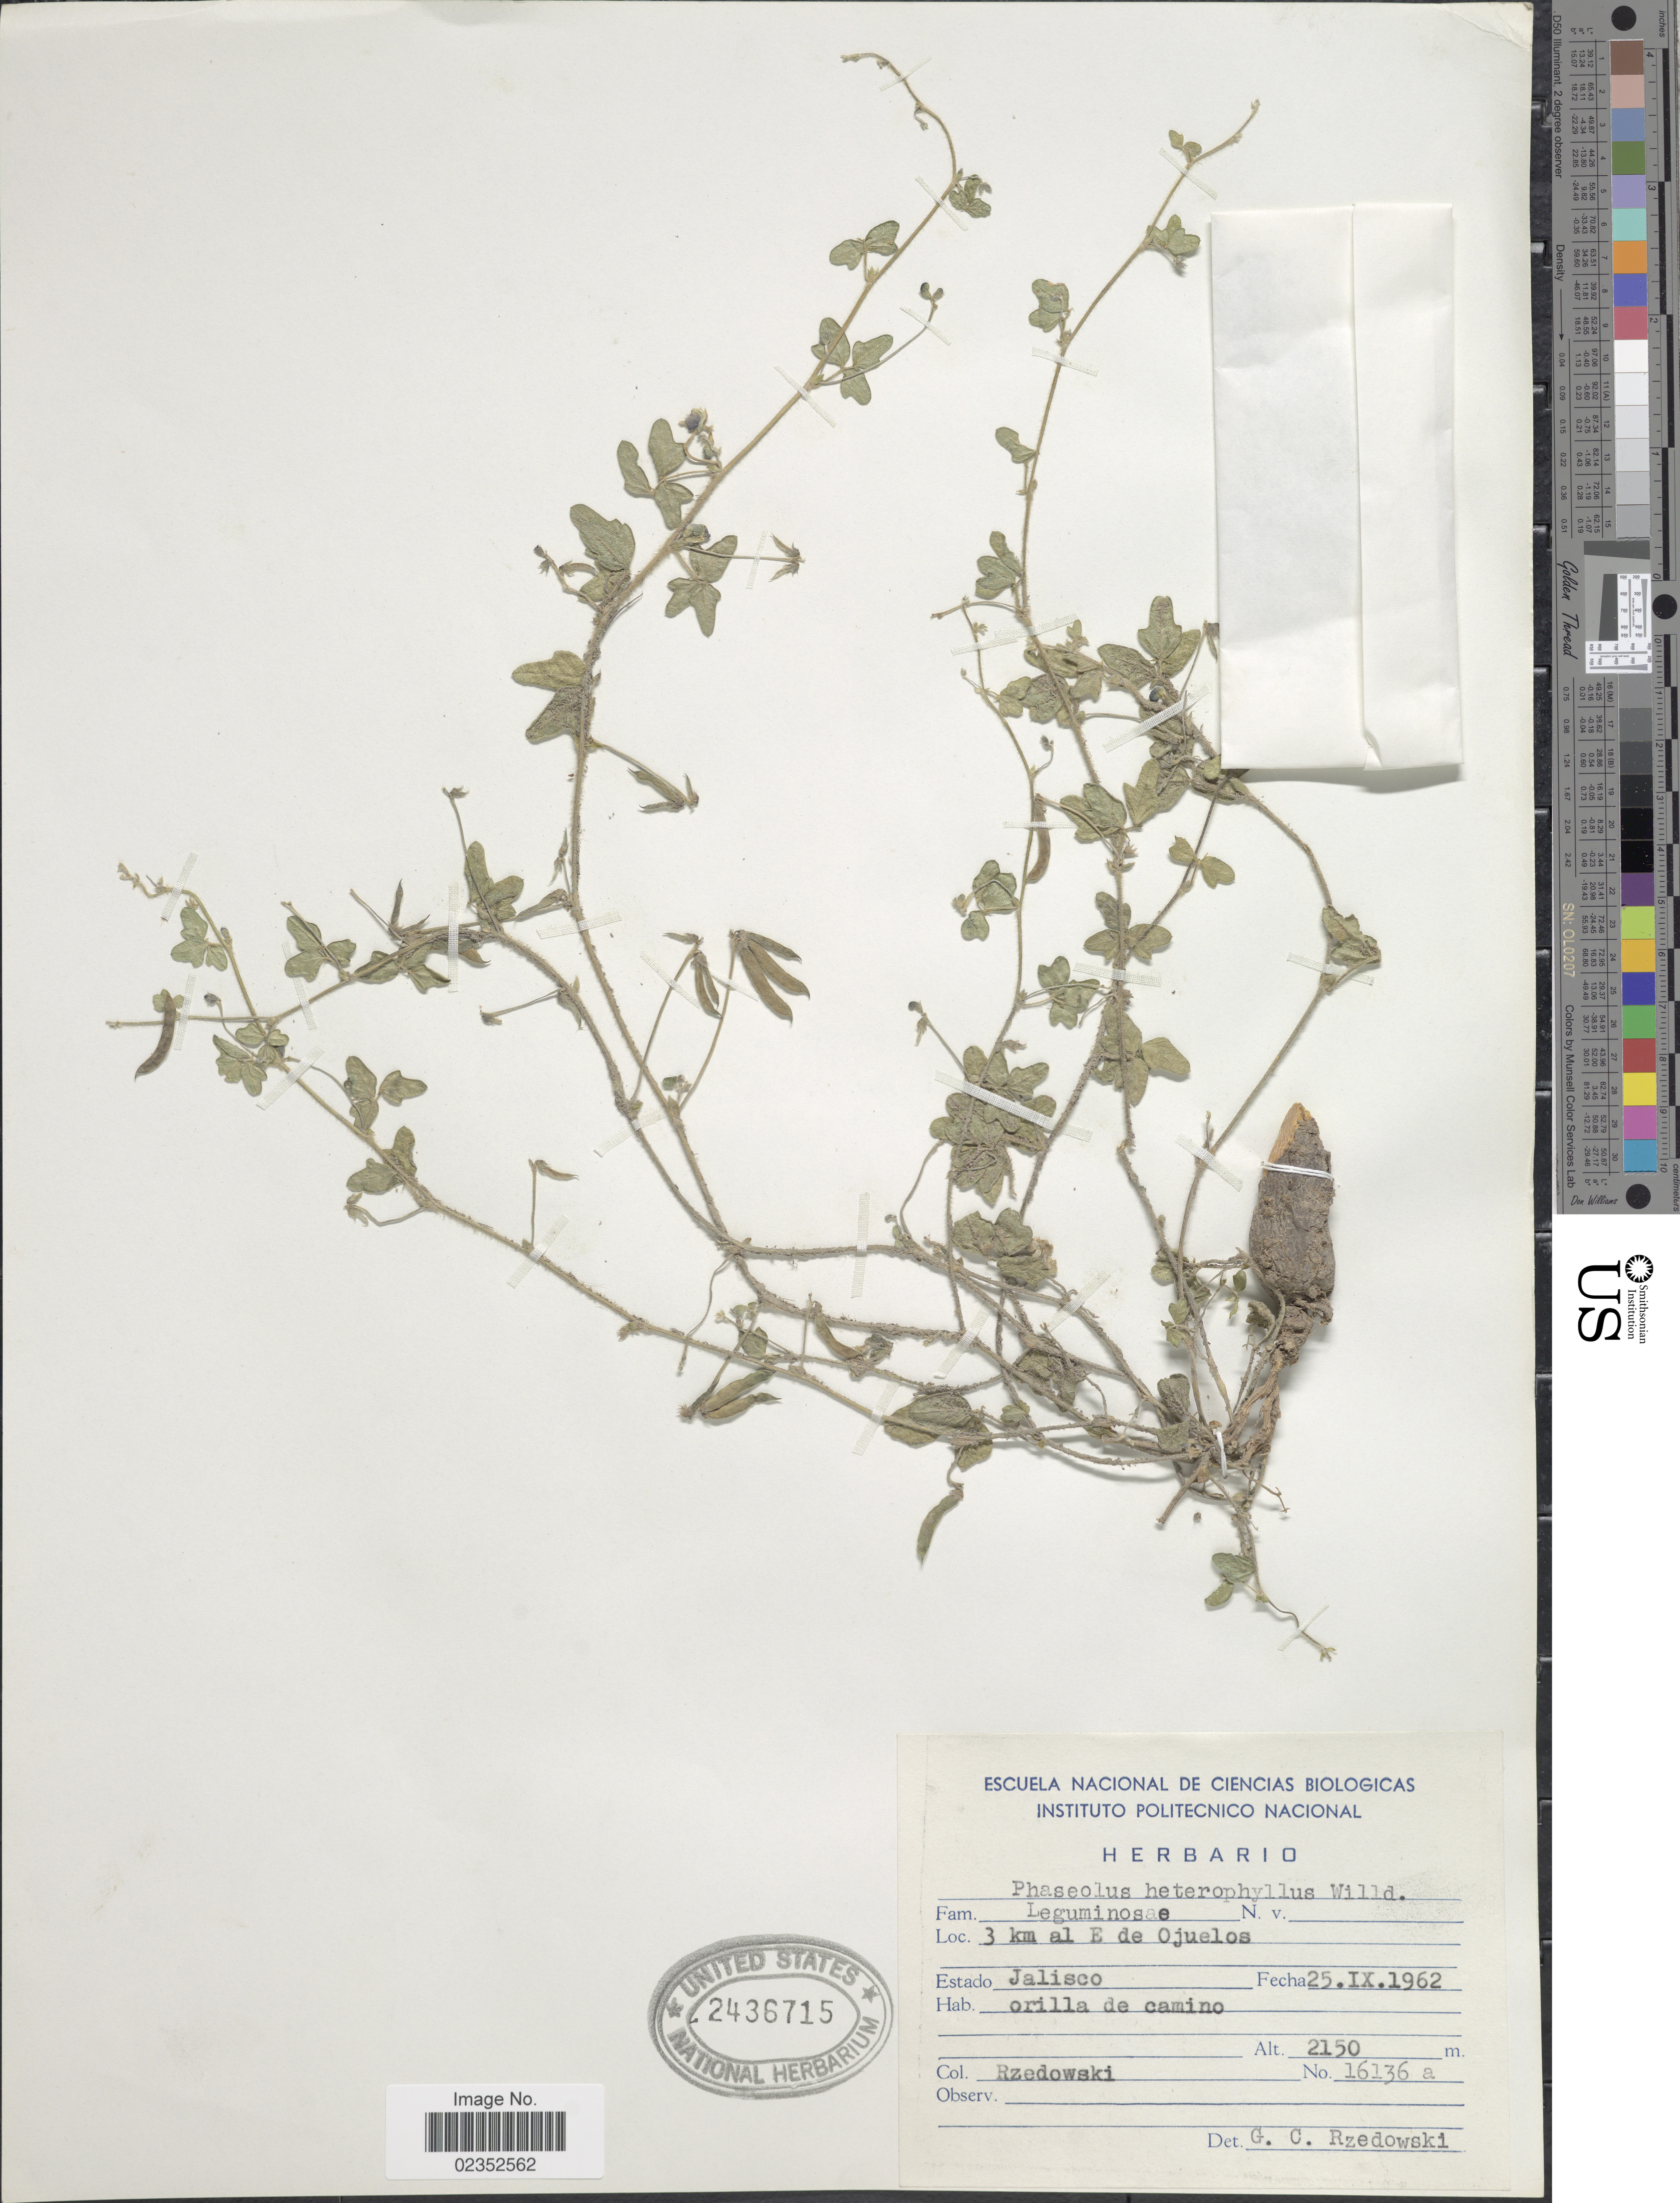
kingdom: Plantae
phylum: Tracheophyta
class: Magnoliopsida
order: Fabales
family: Fabaceae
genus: Macroptilium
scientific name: Macroptilium gibbosifolium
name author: (Ortega) A. Delgado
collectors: Rzedowski, --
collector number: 16136a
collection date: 1962-09-25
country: Mexico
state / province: Jalisco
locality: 3 km al E de Ojuelos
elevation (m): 2150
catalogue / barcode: US 2436715